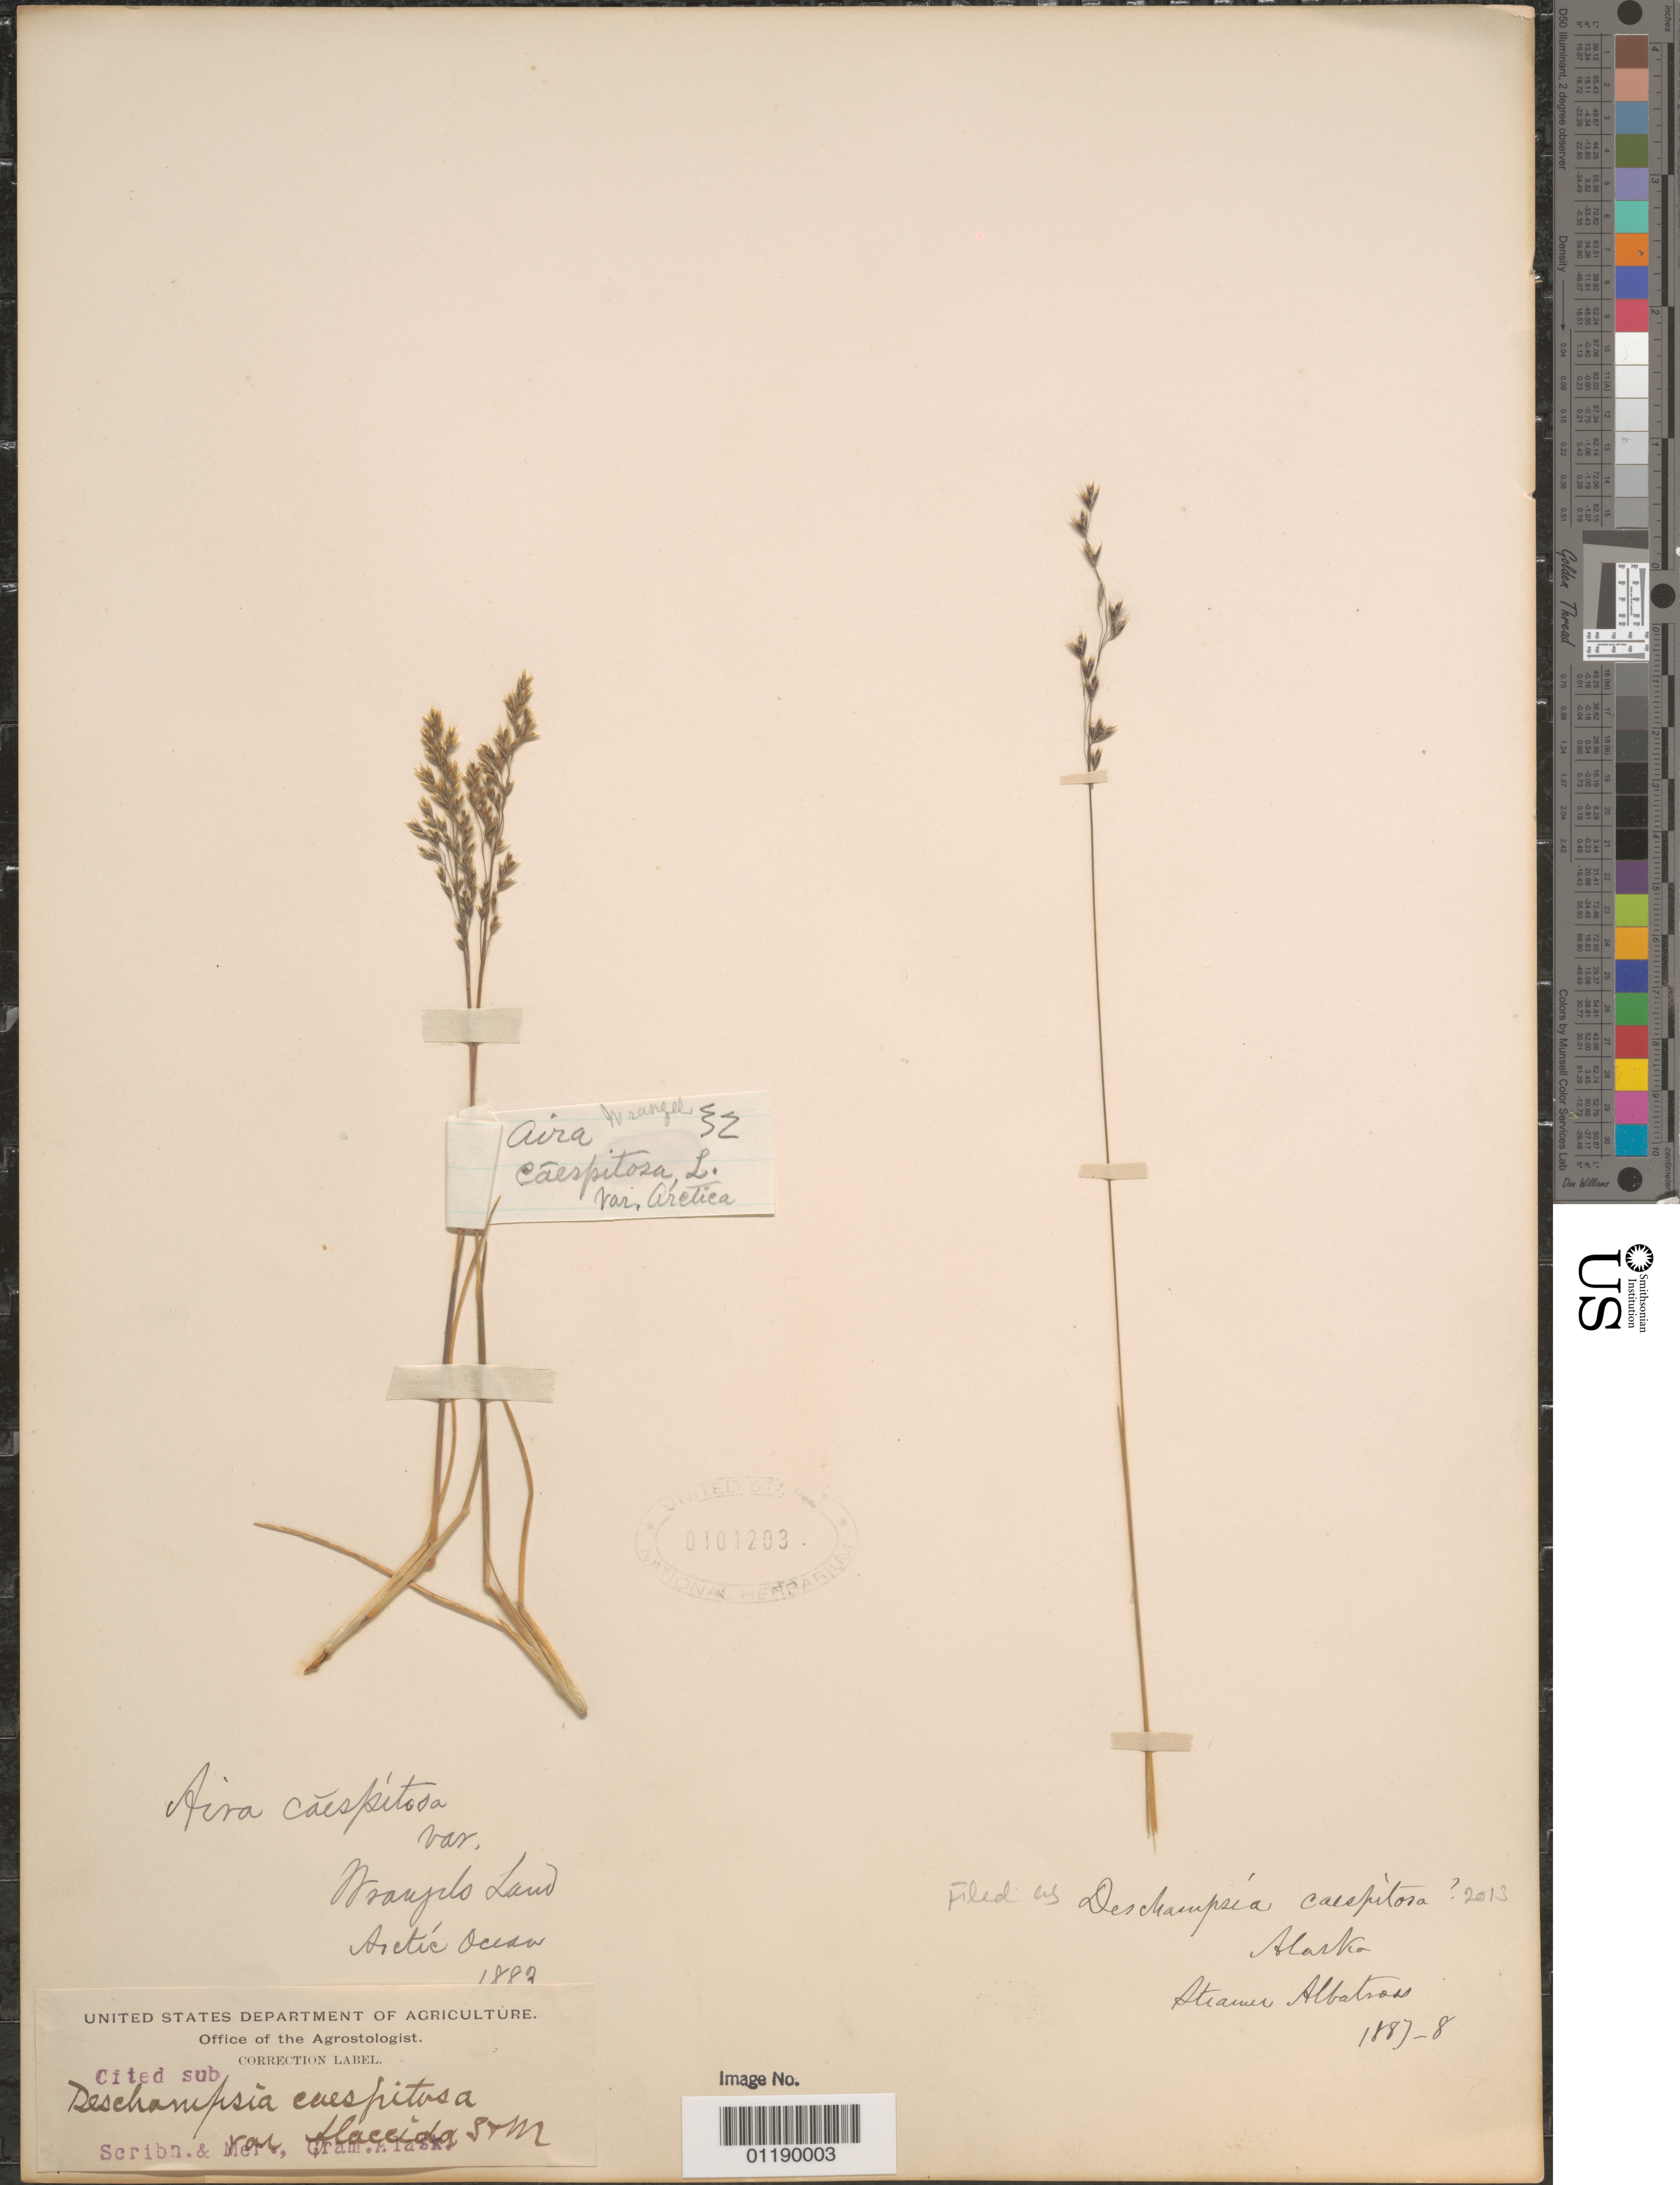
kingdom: Plantae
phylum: Tracheophyta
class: Liliopsida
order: Poales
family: Poaceae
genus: Deschampsia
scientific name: Deschampsia cespitosa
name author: (L.) P. Beauv.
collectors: "The Albatross"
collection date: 1887/1888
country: United States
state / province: Alaska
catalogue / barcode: US 101203